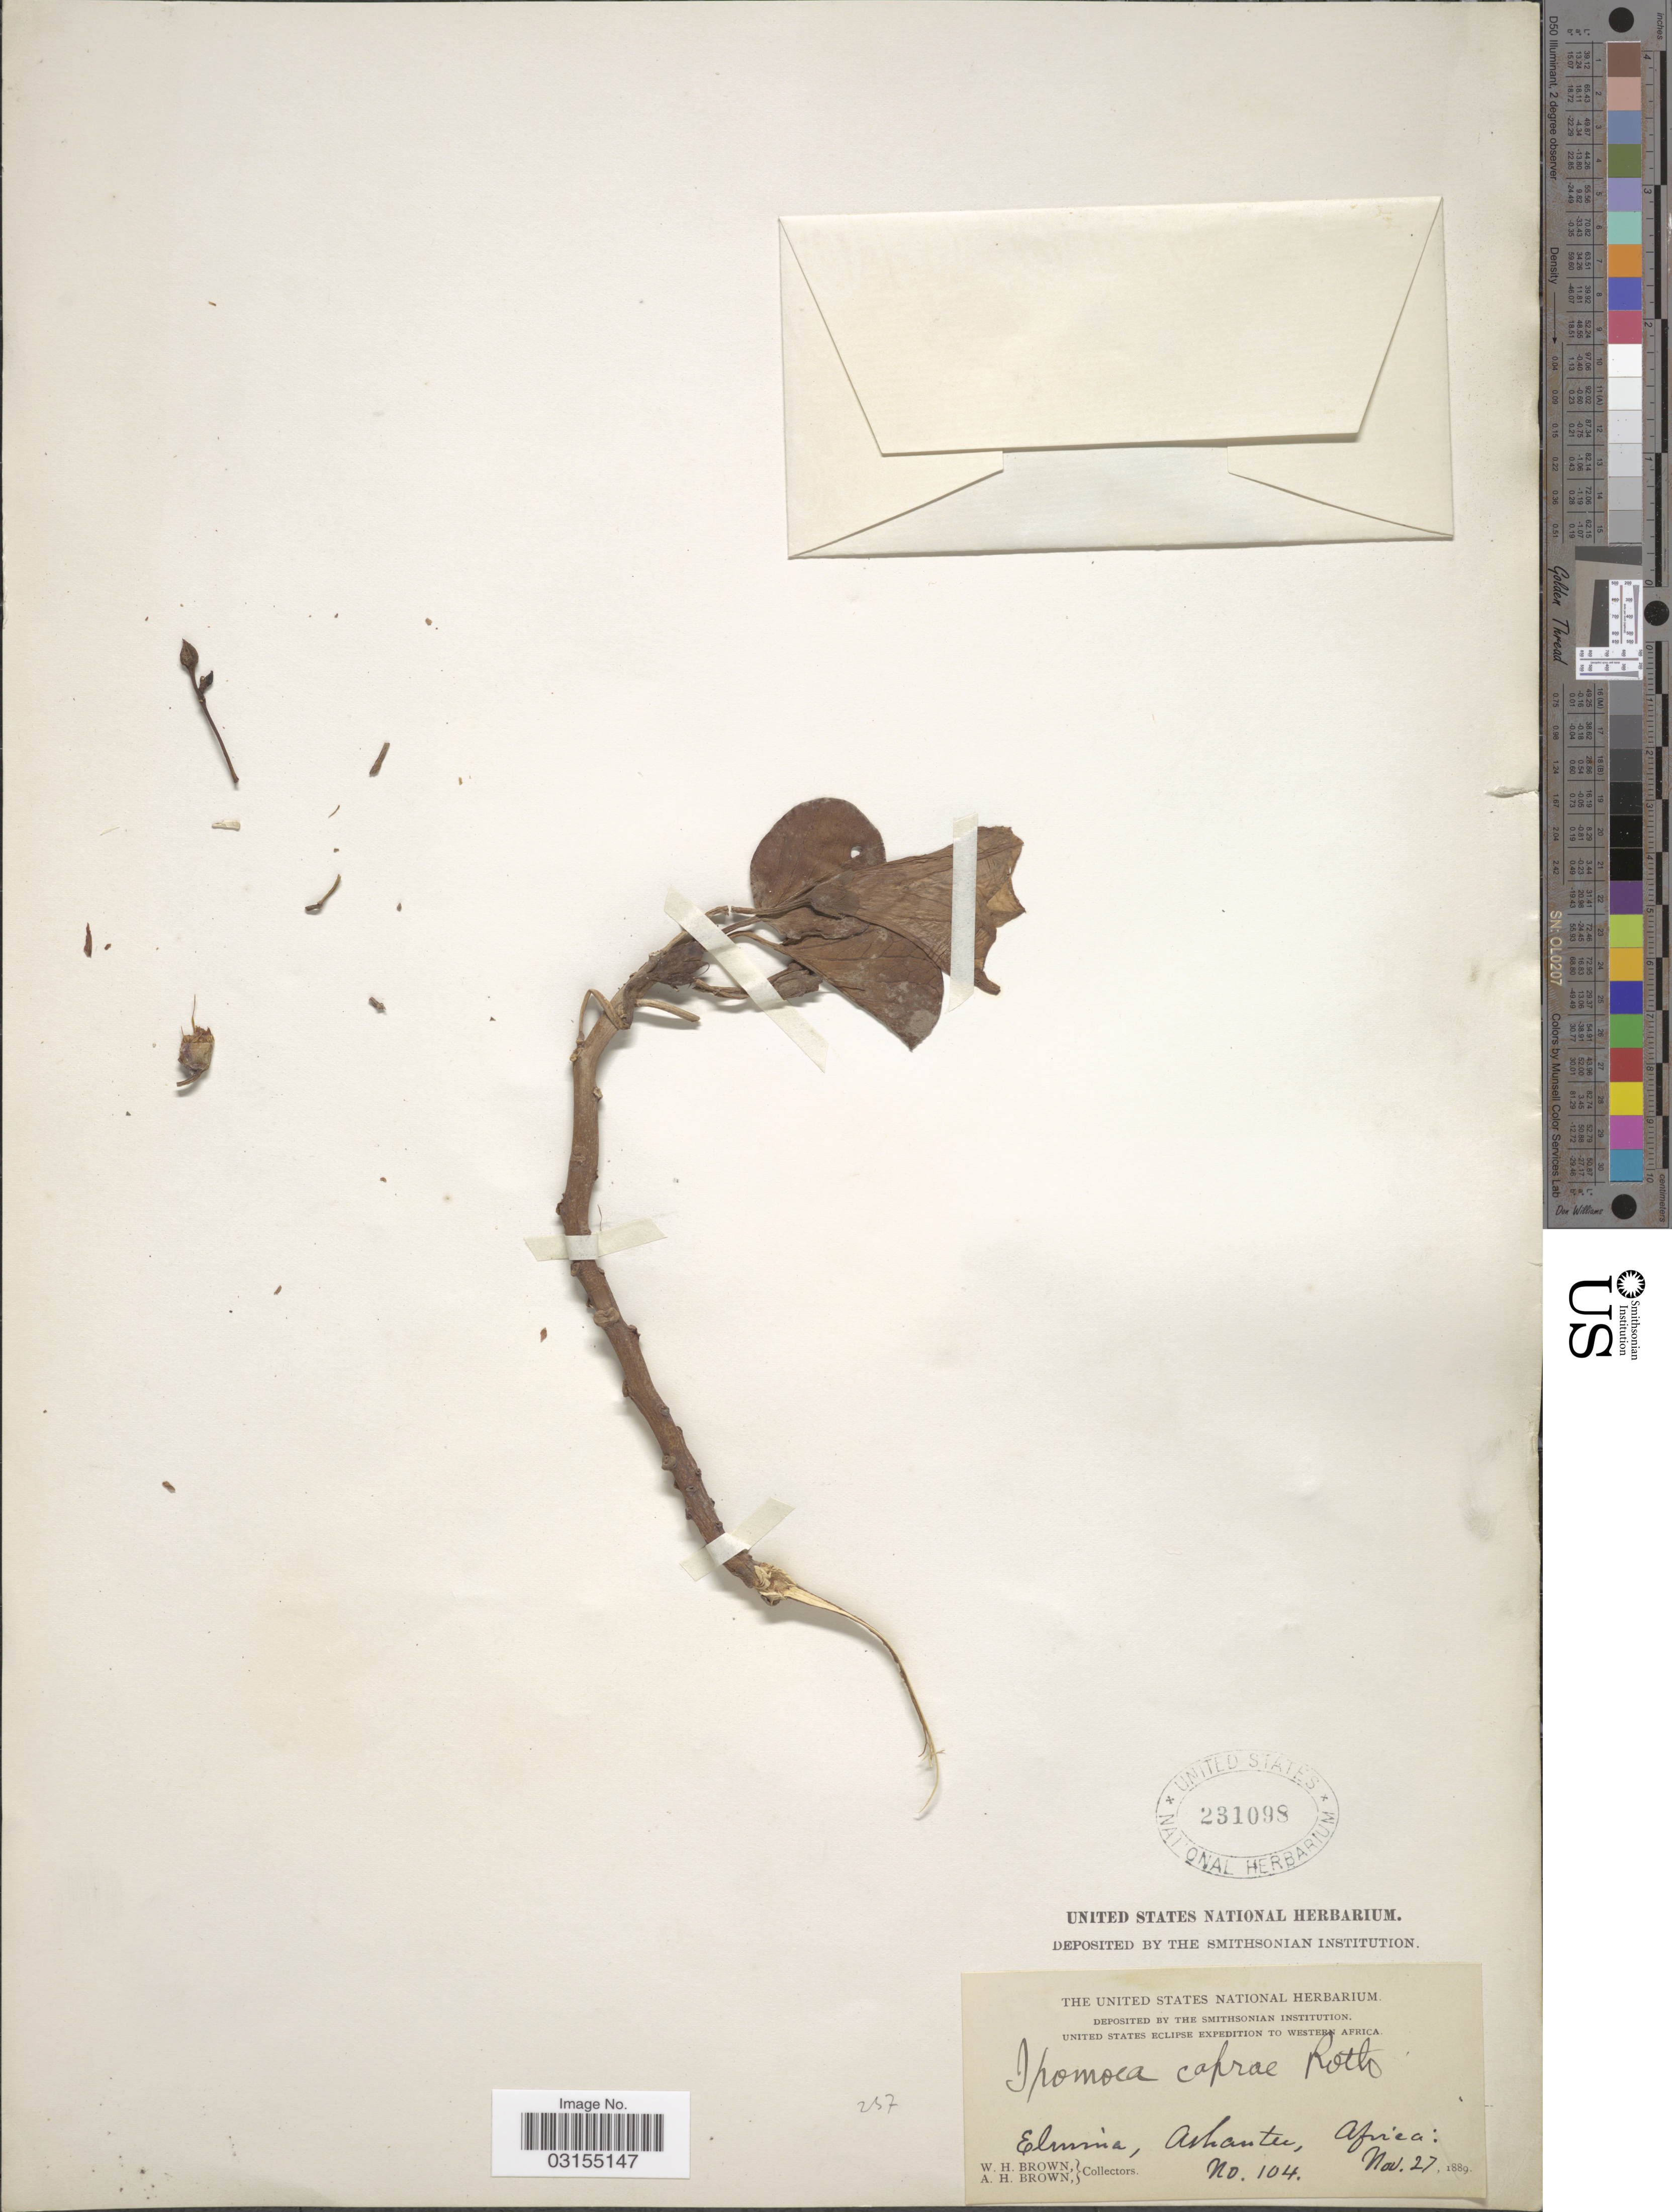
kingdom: Plantae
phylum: Tracheophyta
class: Magnoliopsida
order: Solanales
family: Convolvulaceae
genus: Ipomoea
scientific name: Ipomoea pes-caprae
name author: (L.) R. Br.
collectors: W. H. Brown & A. H. Brown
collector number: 104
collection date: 1889-11-27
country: Ghana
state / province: Ashanti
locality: Western Africa. Elmina, Ashantee.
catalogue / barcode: US 231098